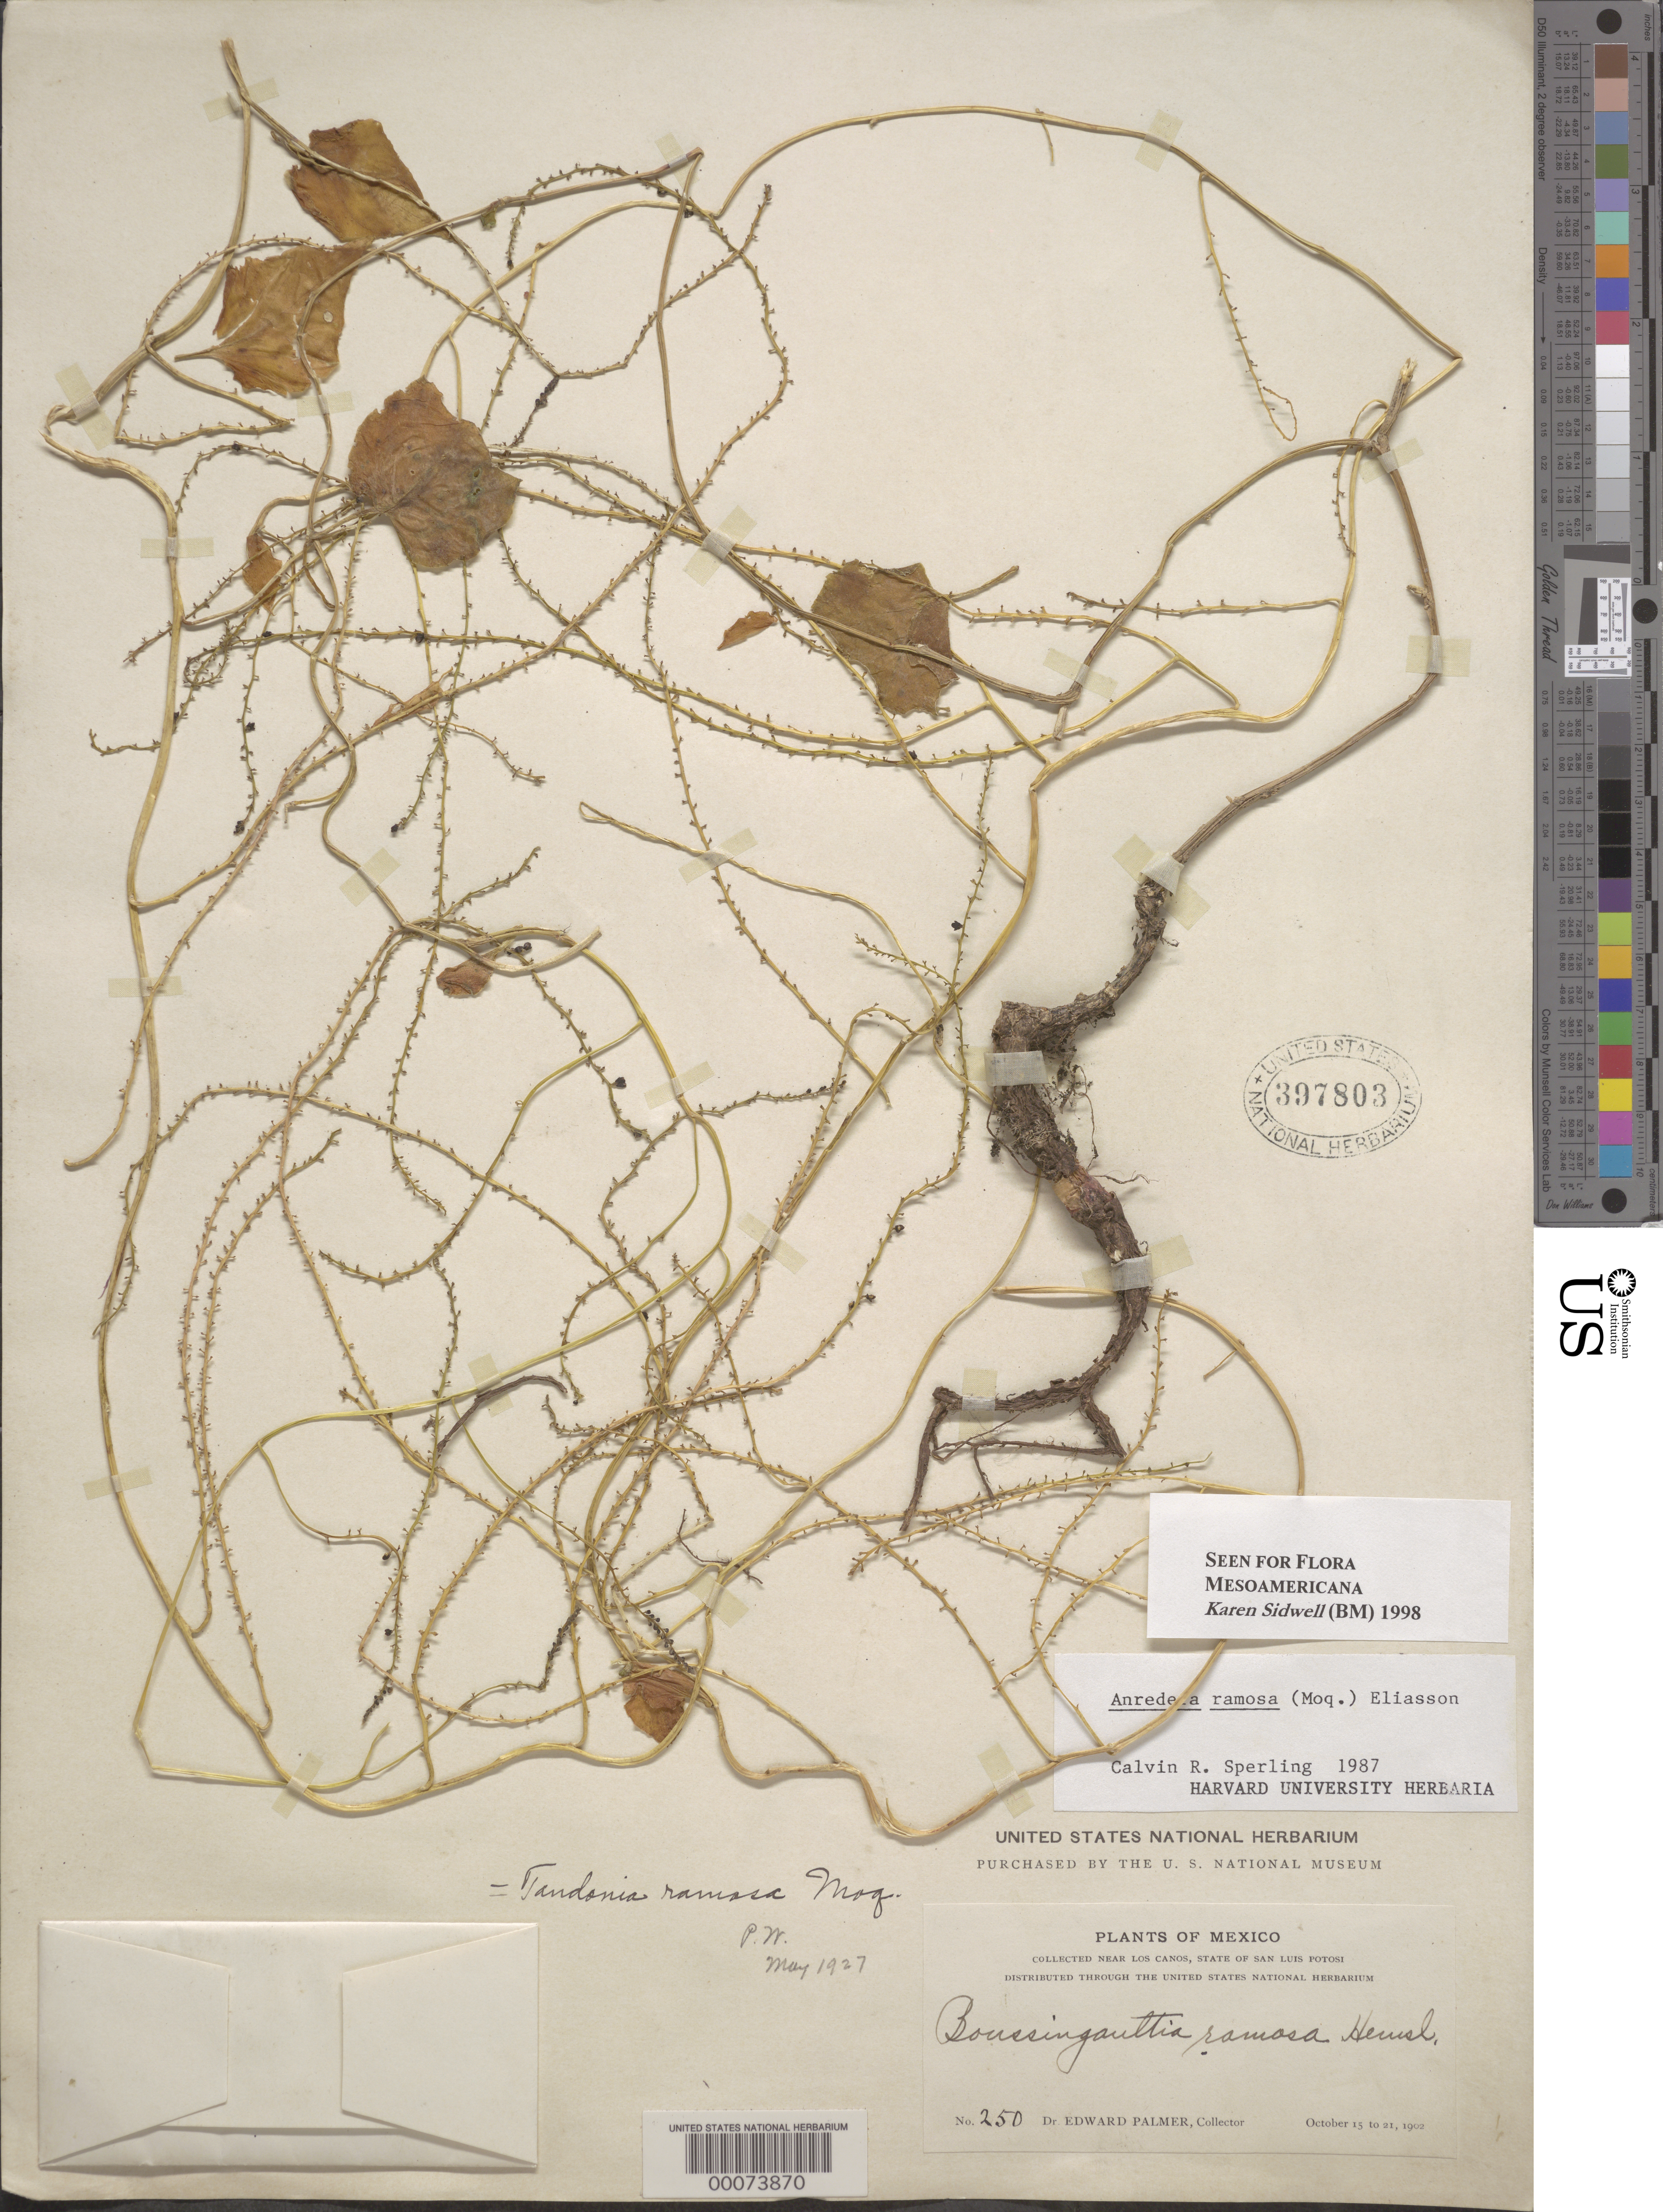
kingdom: Plantae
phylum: Tracheophyta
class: Magnoliopsida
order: Caryophyllales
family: Basellaceae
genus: Anredera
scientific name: Anredera ramosa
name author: (Moq.) Eliasson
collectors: E. Palmer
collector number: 250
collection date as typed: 15 Oct 1902 to 21 Oct 1902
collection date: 1902-10-15/1902-10-21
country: Mexico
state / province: San Luis Potosí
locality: Los canos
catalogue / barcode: US 397803